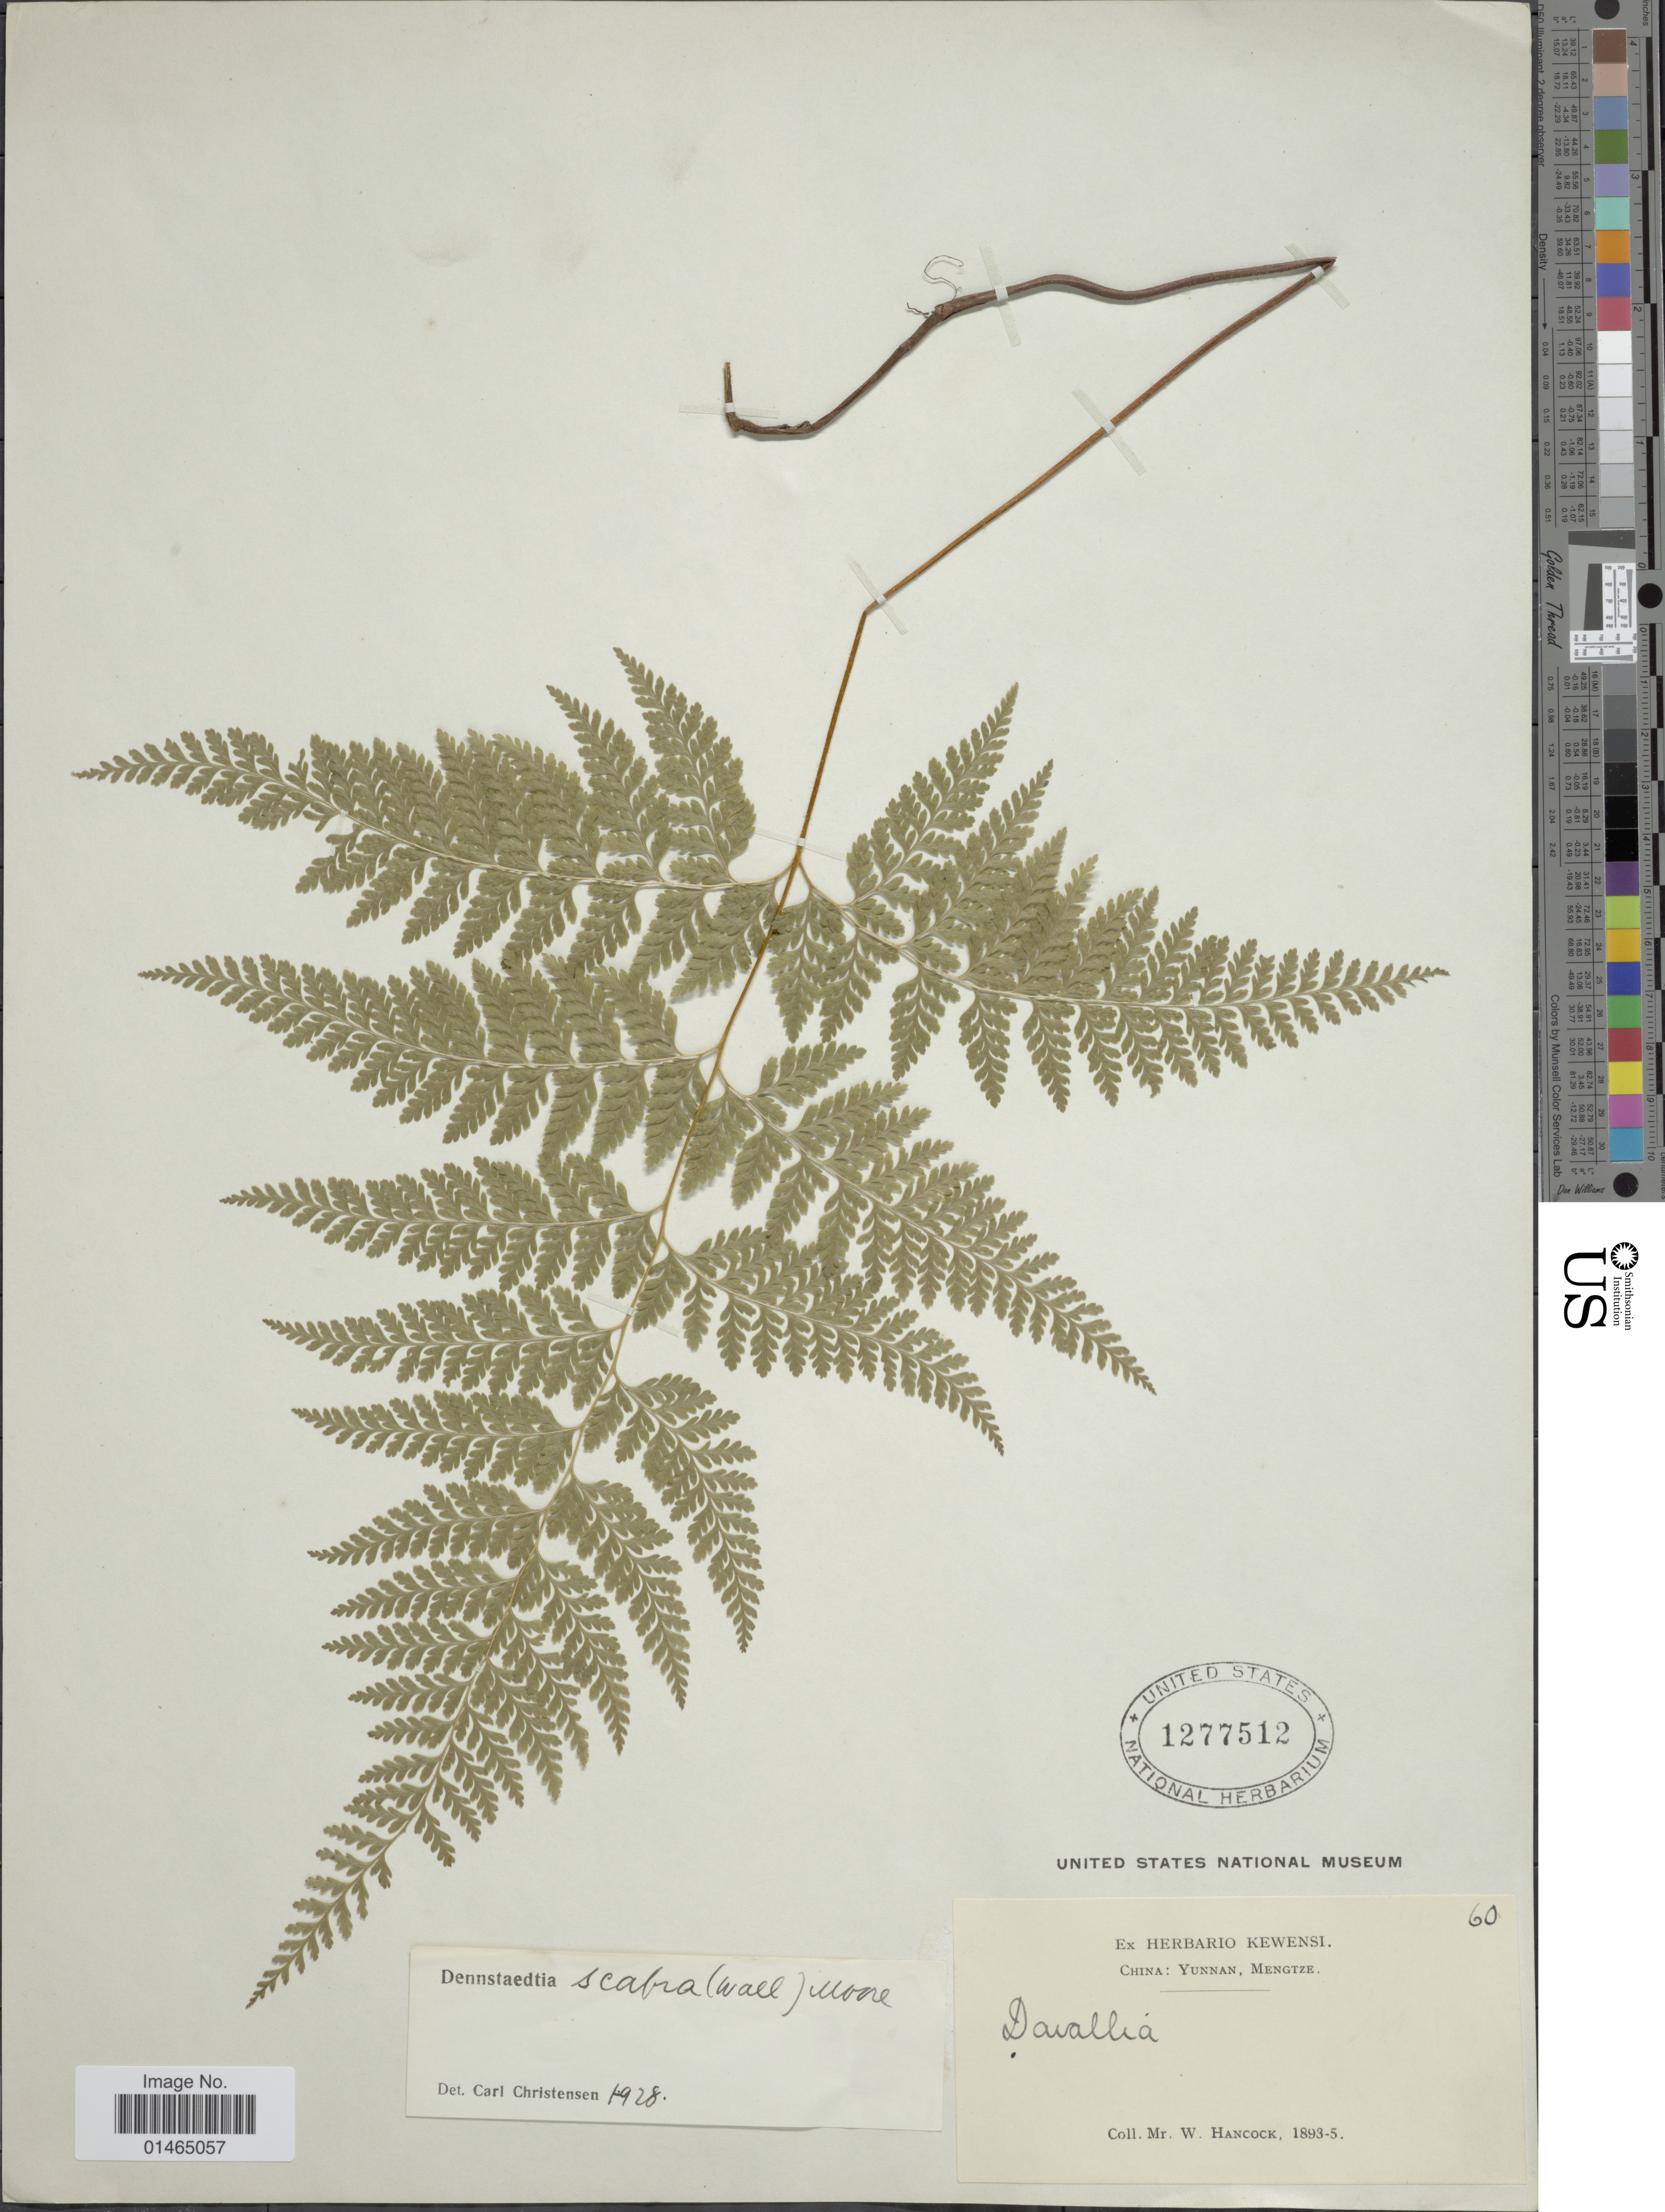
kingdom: Plantae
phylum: Tracheophyta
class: Polypodiopsida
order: Polypodiales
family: Dennstaedtiaceae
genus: Dennstaedtia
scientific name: Dennstaedtia scabra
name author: (Wall. ex Hook.) T. Moore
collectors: W. Hancock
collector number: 60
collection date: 1893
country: China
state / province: Yunnan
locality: Mengtze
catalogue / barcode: US 1277512